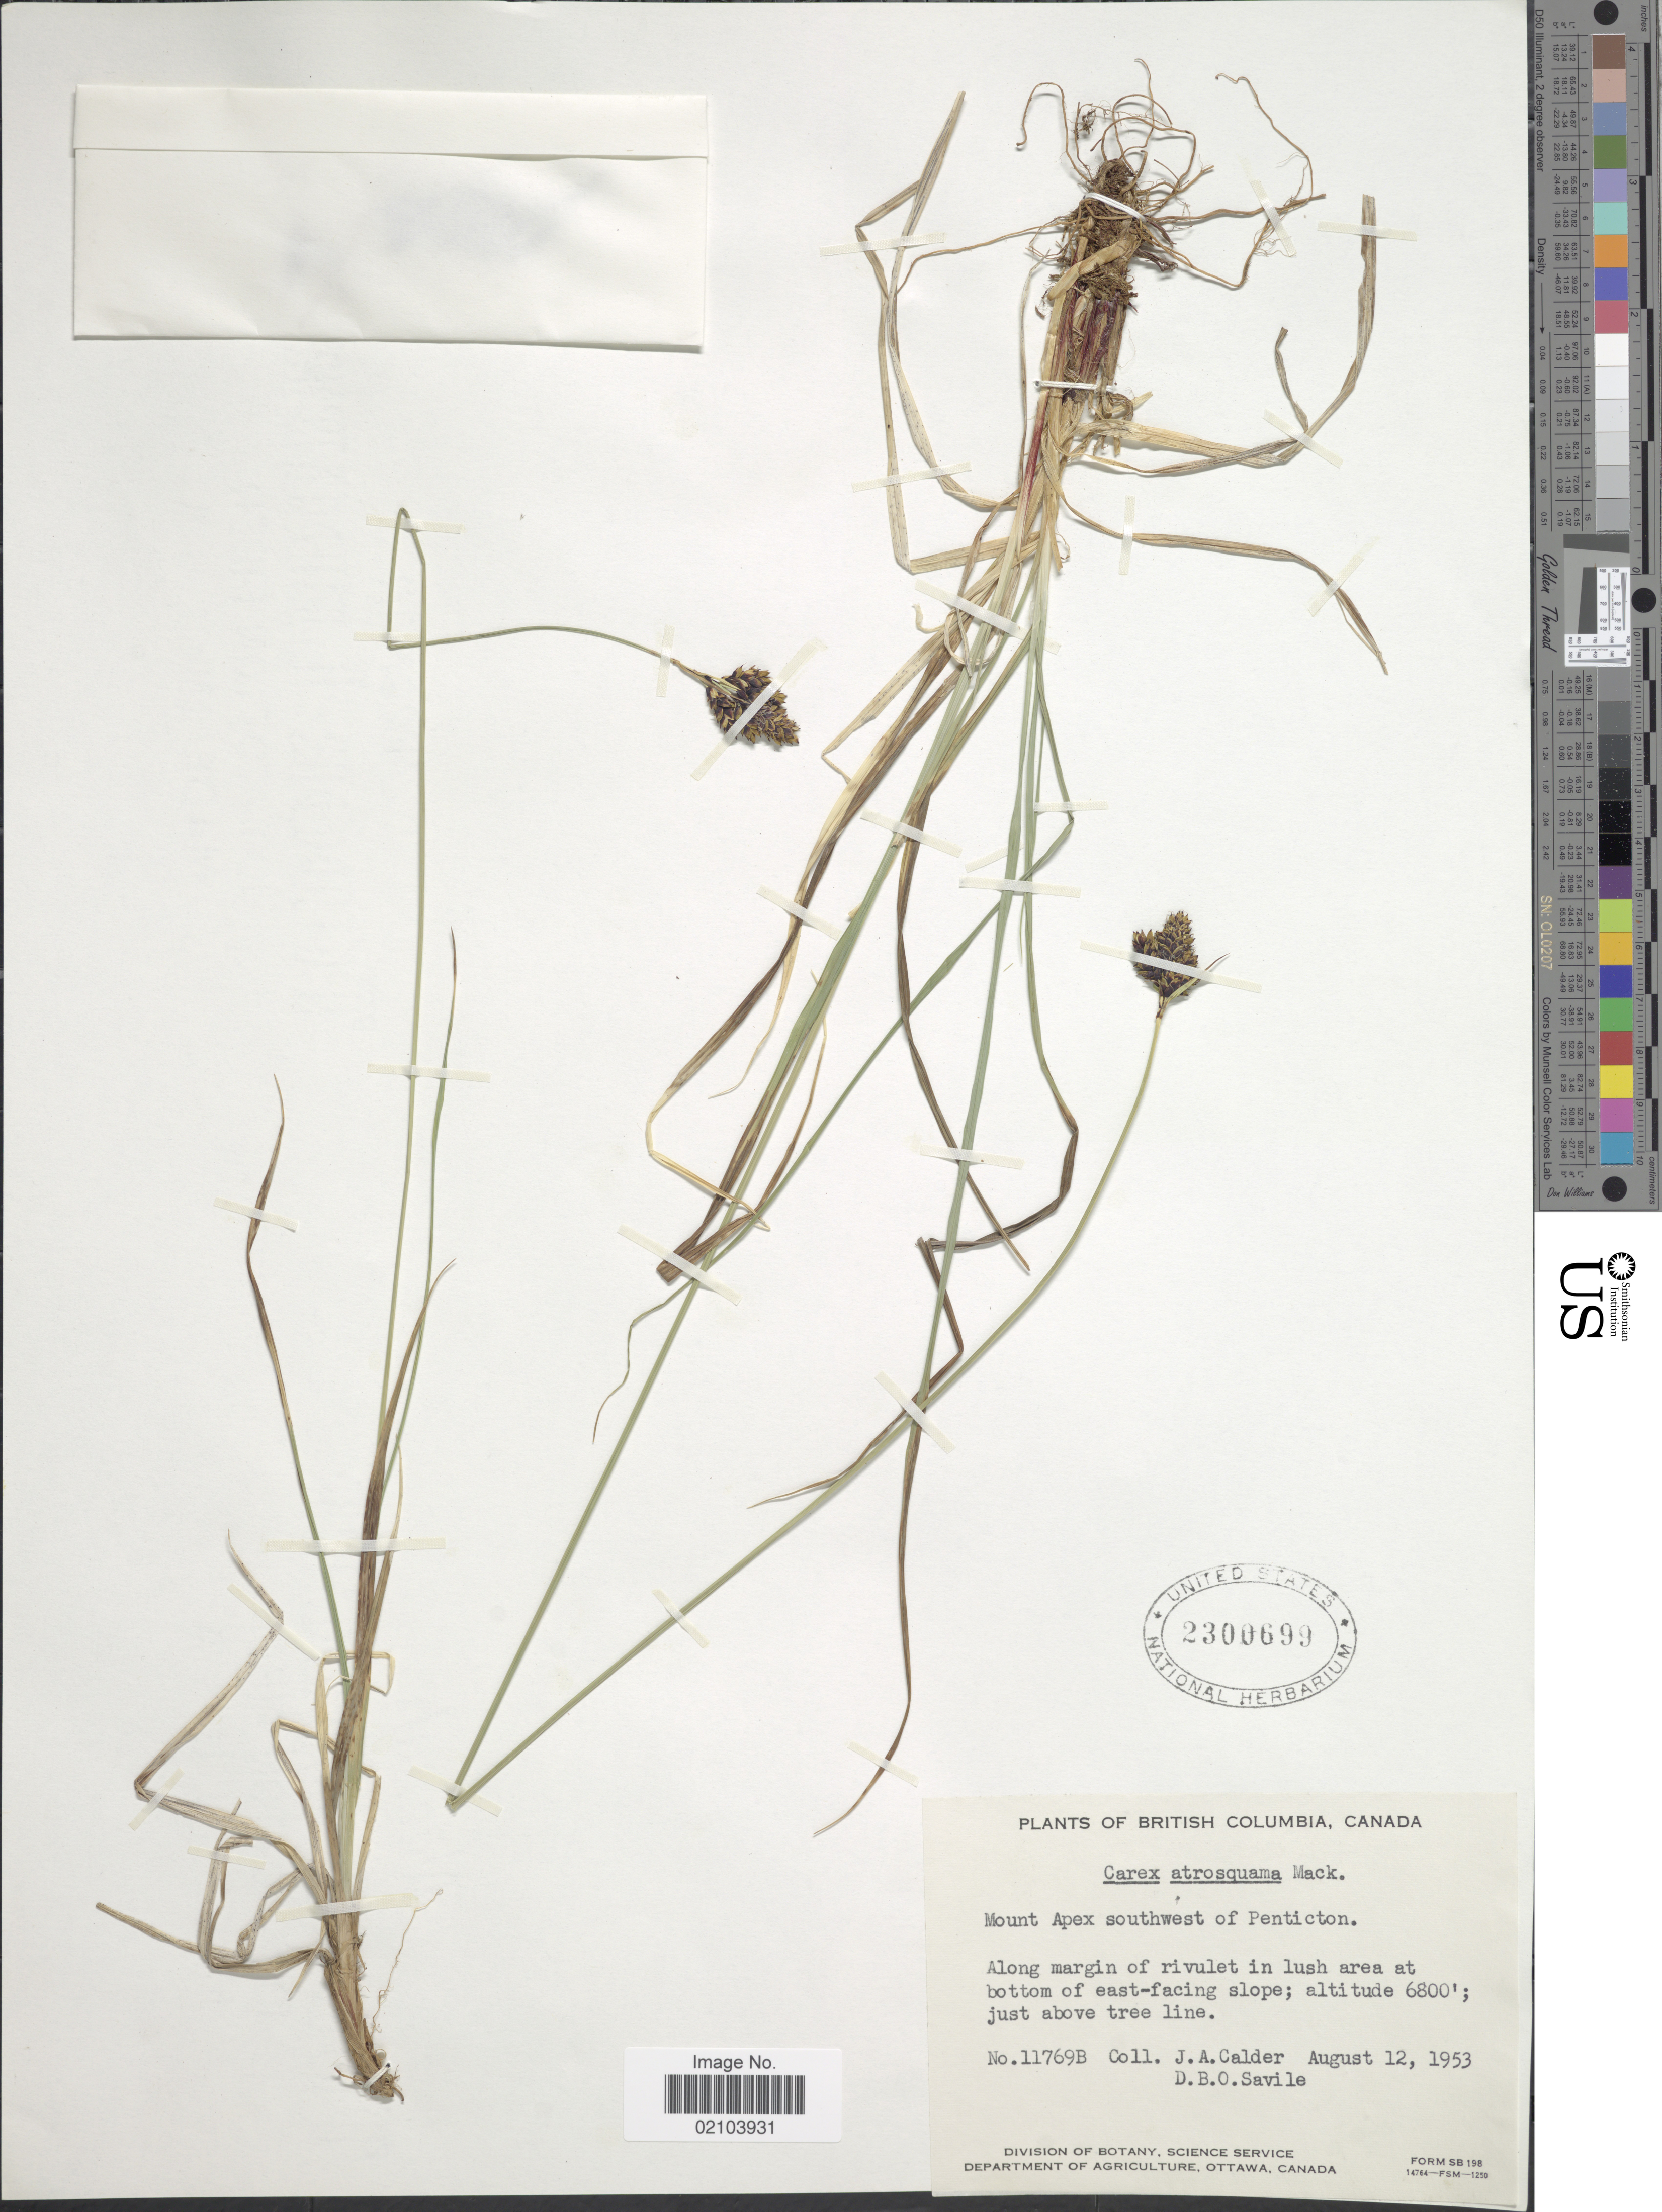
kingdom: Plantae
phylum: Tracheophyta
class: Liliopsida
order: Poales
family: Cyperaceae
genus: Carex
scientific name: Carex atrosquama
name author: Mack.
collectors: J. A. Calder & D. Savile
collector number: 11769B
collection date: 1953-08-12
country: Canada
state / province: British Columbia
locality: Mount Apex southwest of Penticton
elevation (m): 2073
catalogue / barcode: US 2300699